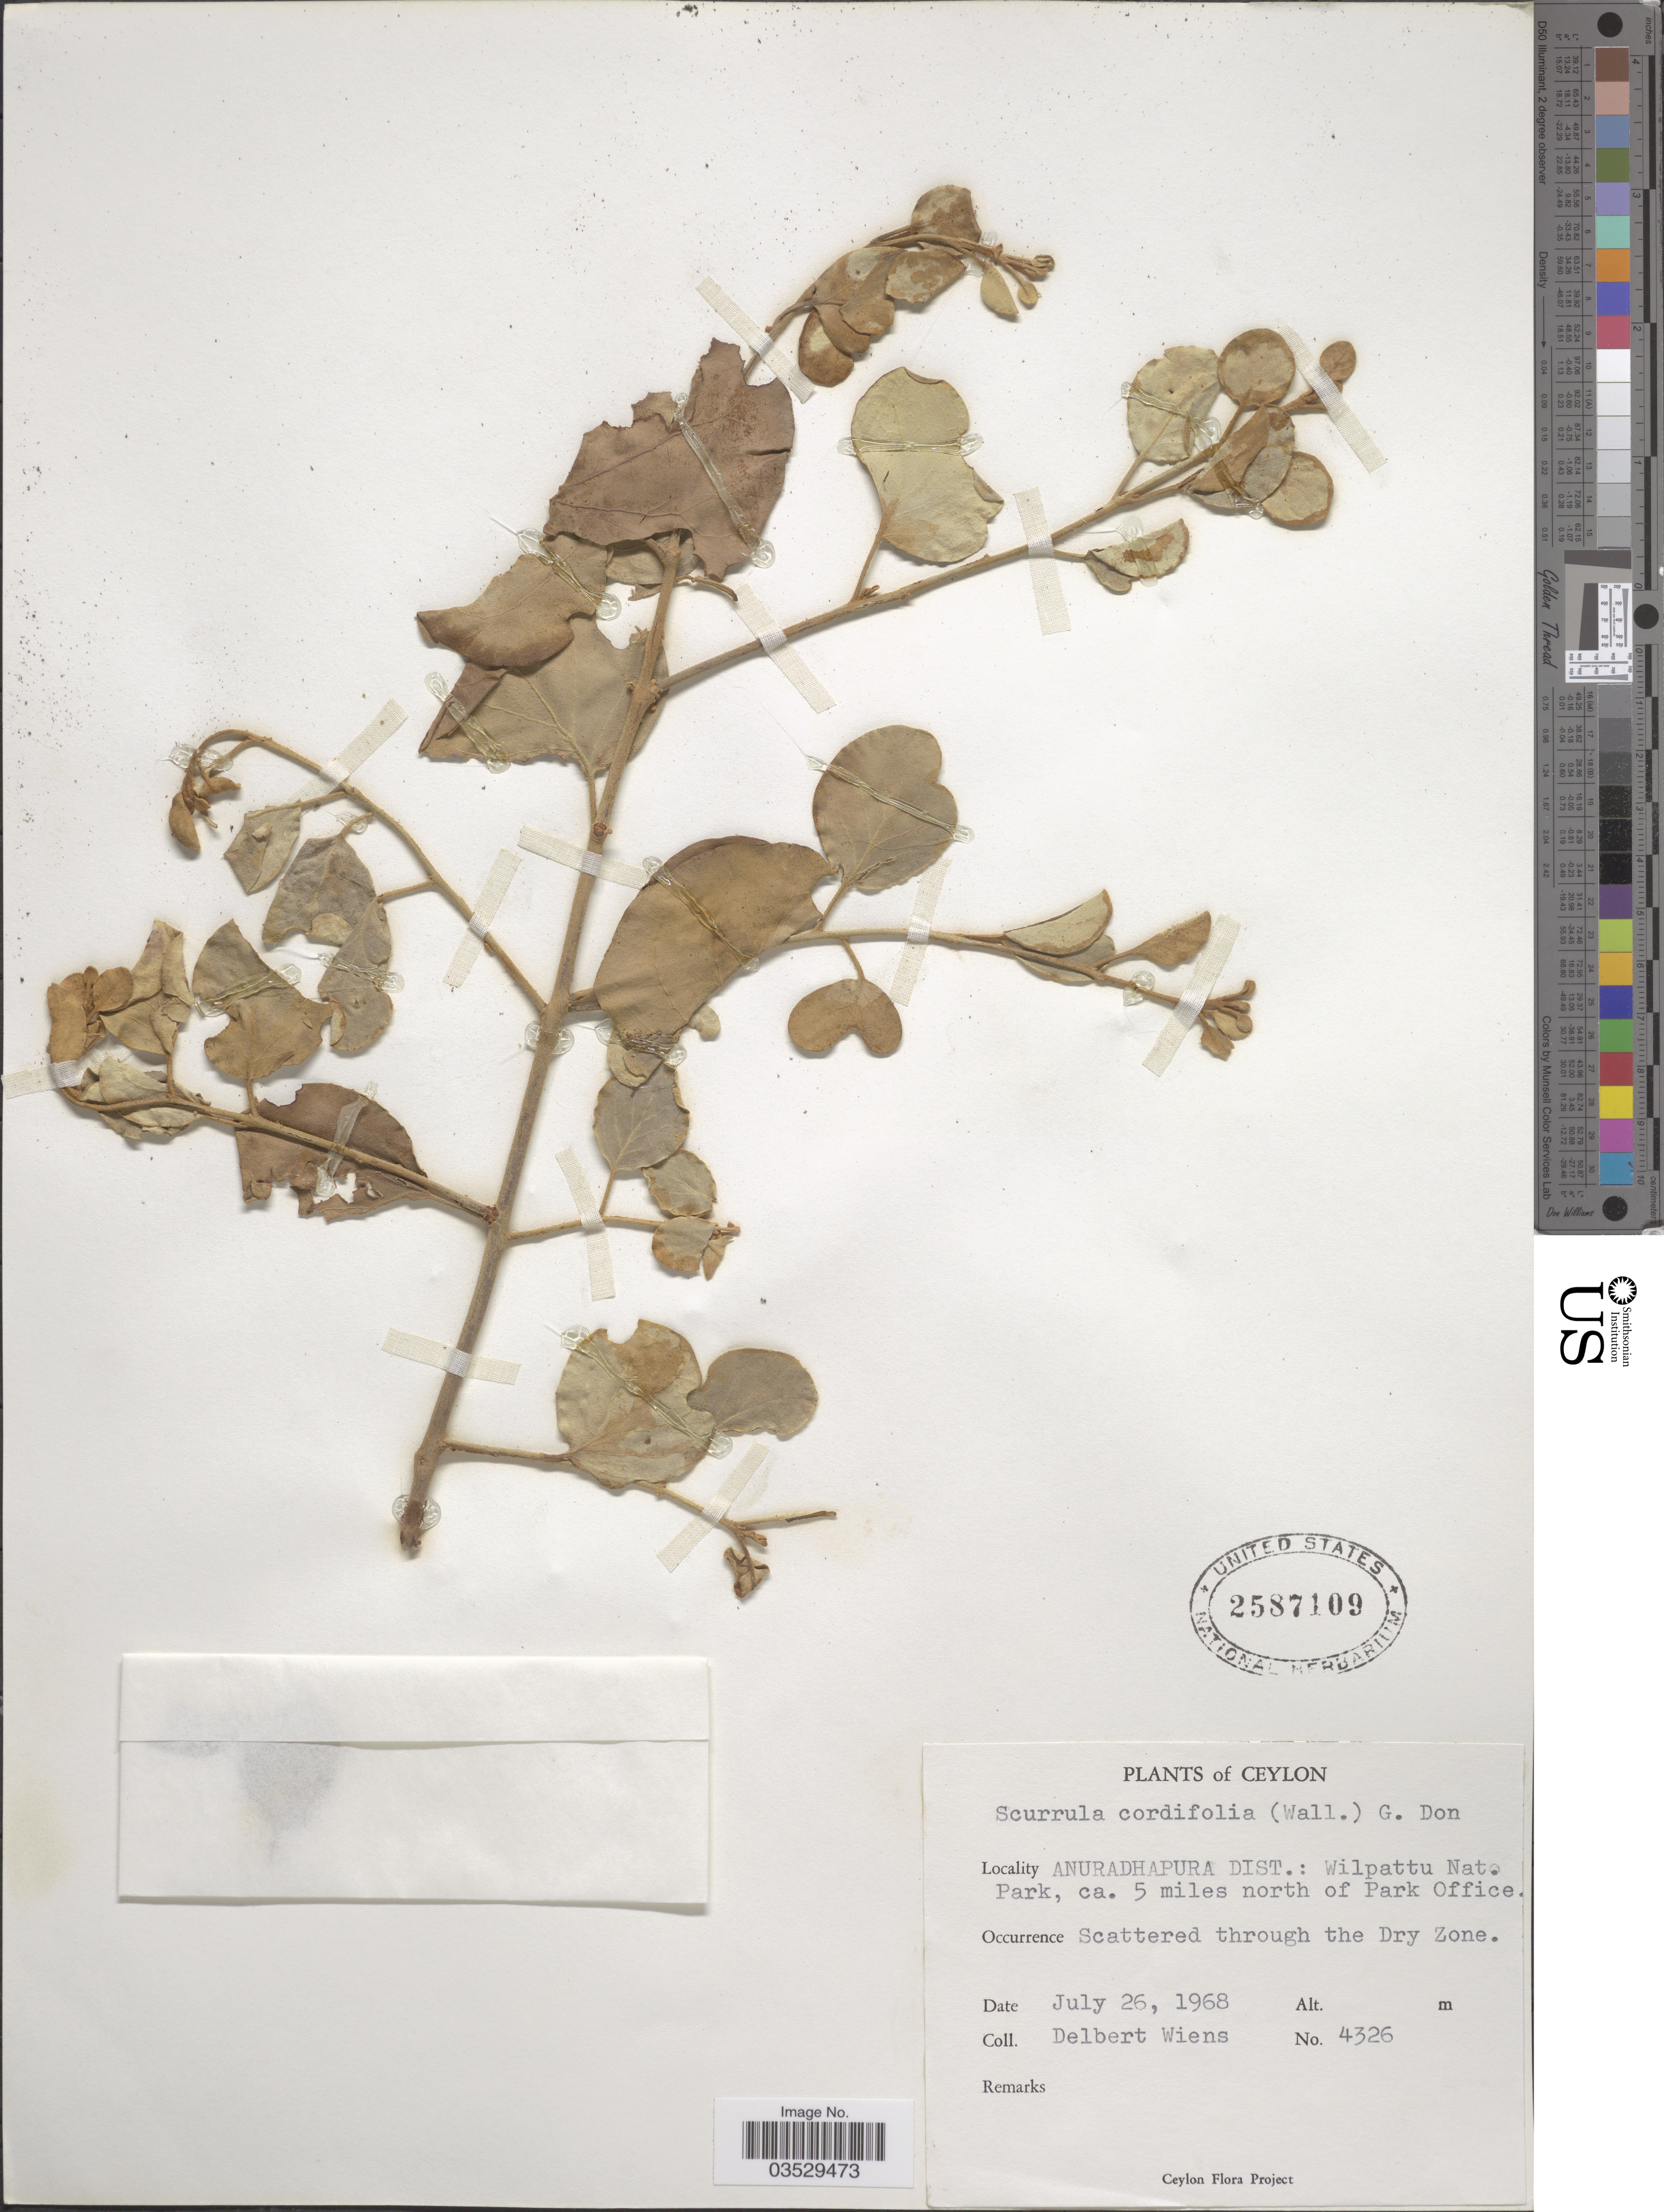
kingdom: Plantae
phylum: Tracheophyta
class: Magnoliopsida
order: Santalales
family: Loranthaceae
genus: Scurrula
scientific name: Scurrula cordifolia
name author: G. Don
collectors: D. Wiens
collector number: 4326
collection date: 1968-07-26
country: Sri Lanka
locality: Ceylon. Anuradhapura Dist.: Wilpattu Nat. Park, ca. 5 miles north of Park Office.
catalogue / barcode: US 2587109